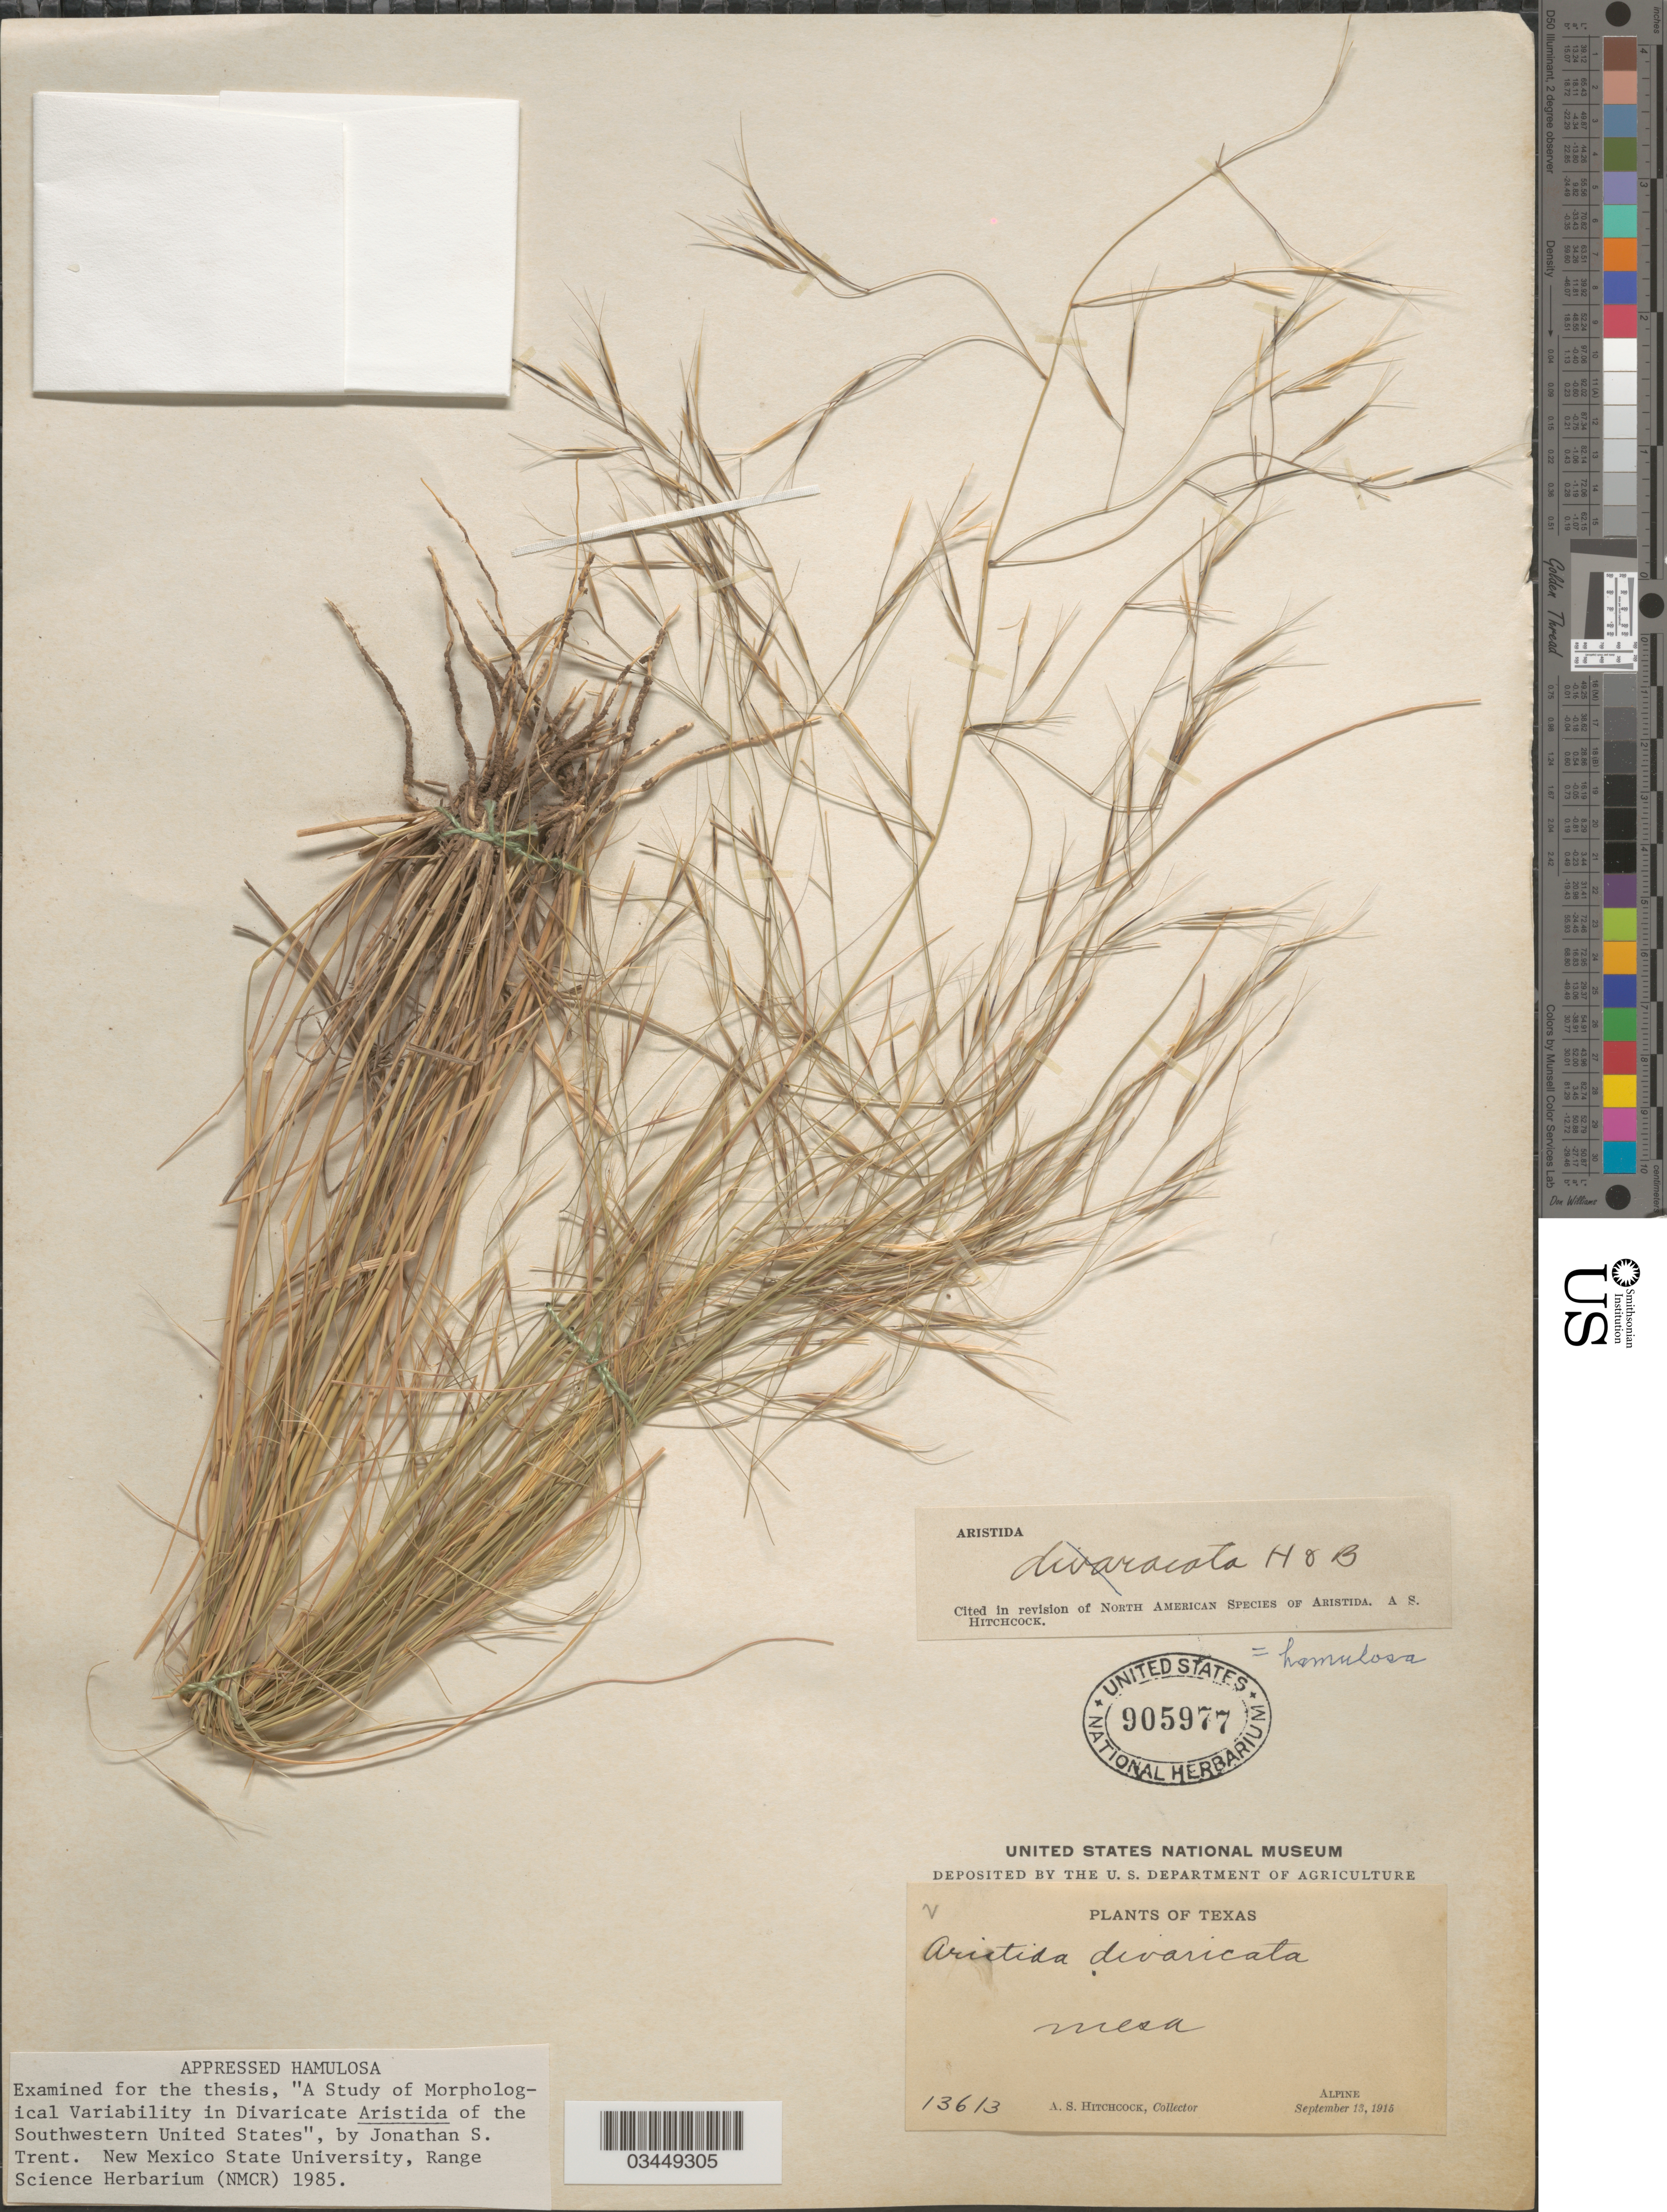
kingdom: Plantae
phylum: Tracheophyta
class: Liliopsida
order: Poales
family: Poaceae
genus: Aristida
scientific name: Aristida hamulosa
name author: Henr.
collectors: A. S. Hitchcock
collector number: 13613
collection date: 1915-09-13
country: United States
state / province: Texas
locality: Mesa. Alpine.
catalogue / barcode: US 905977